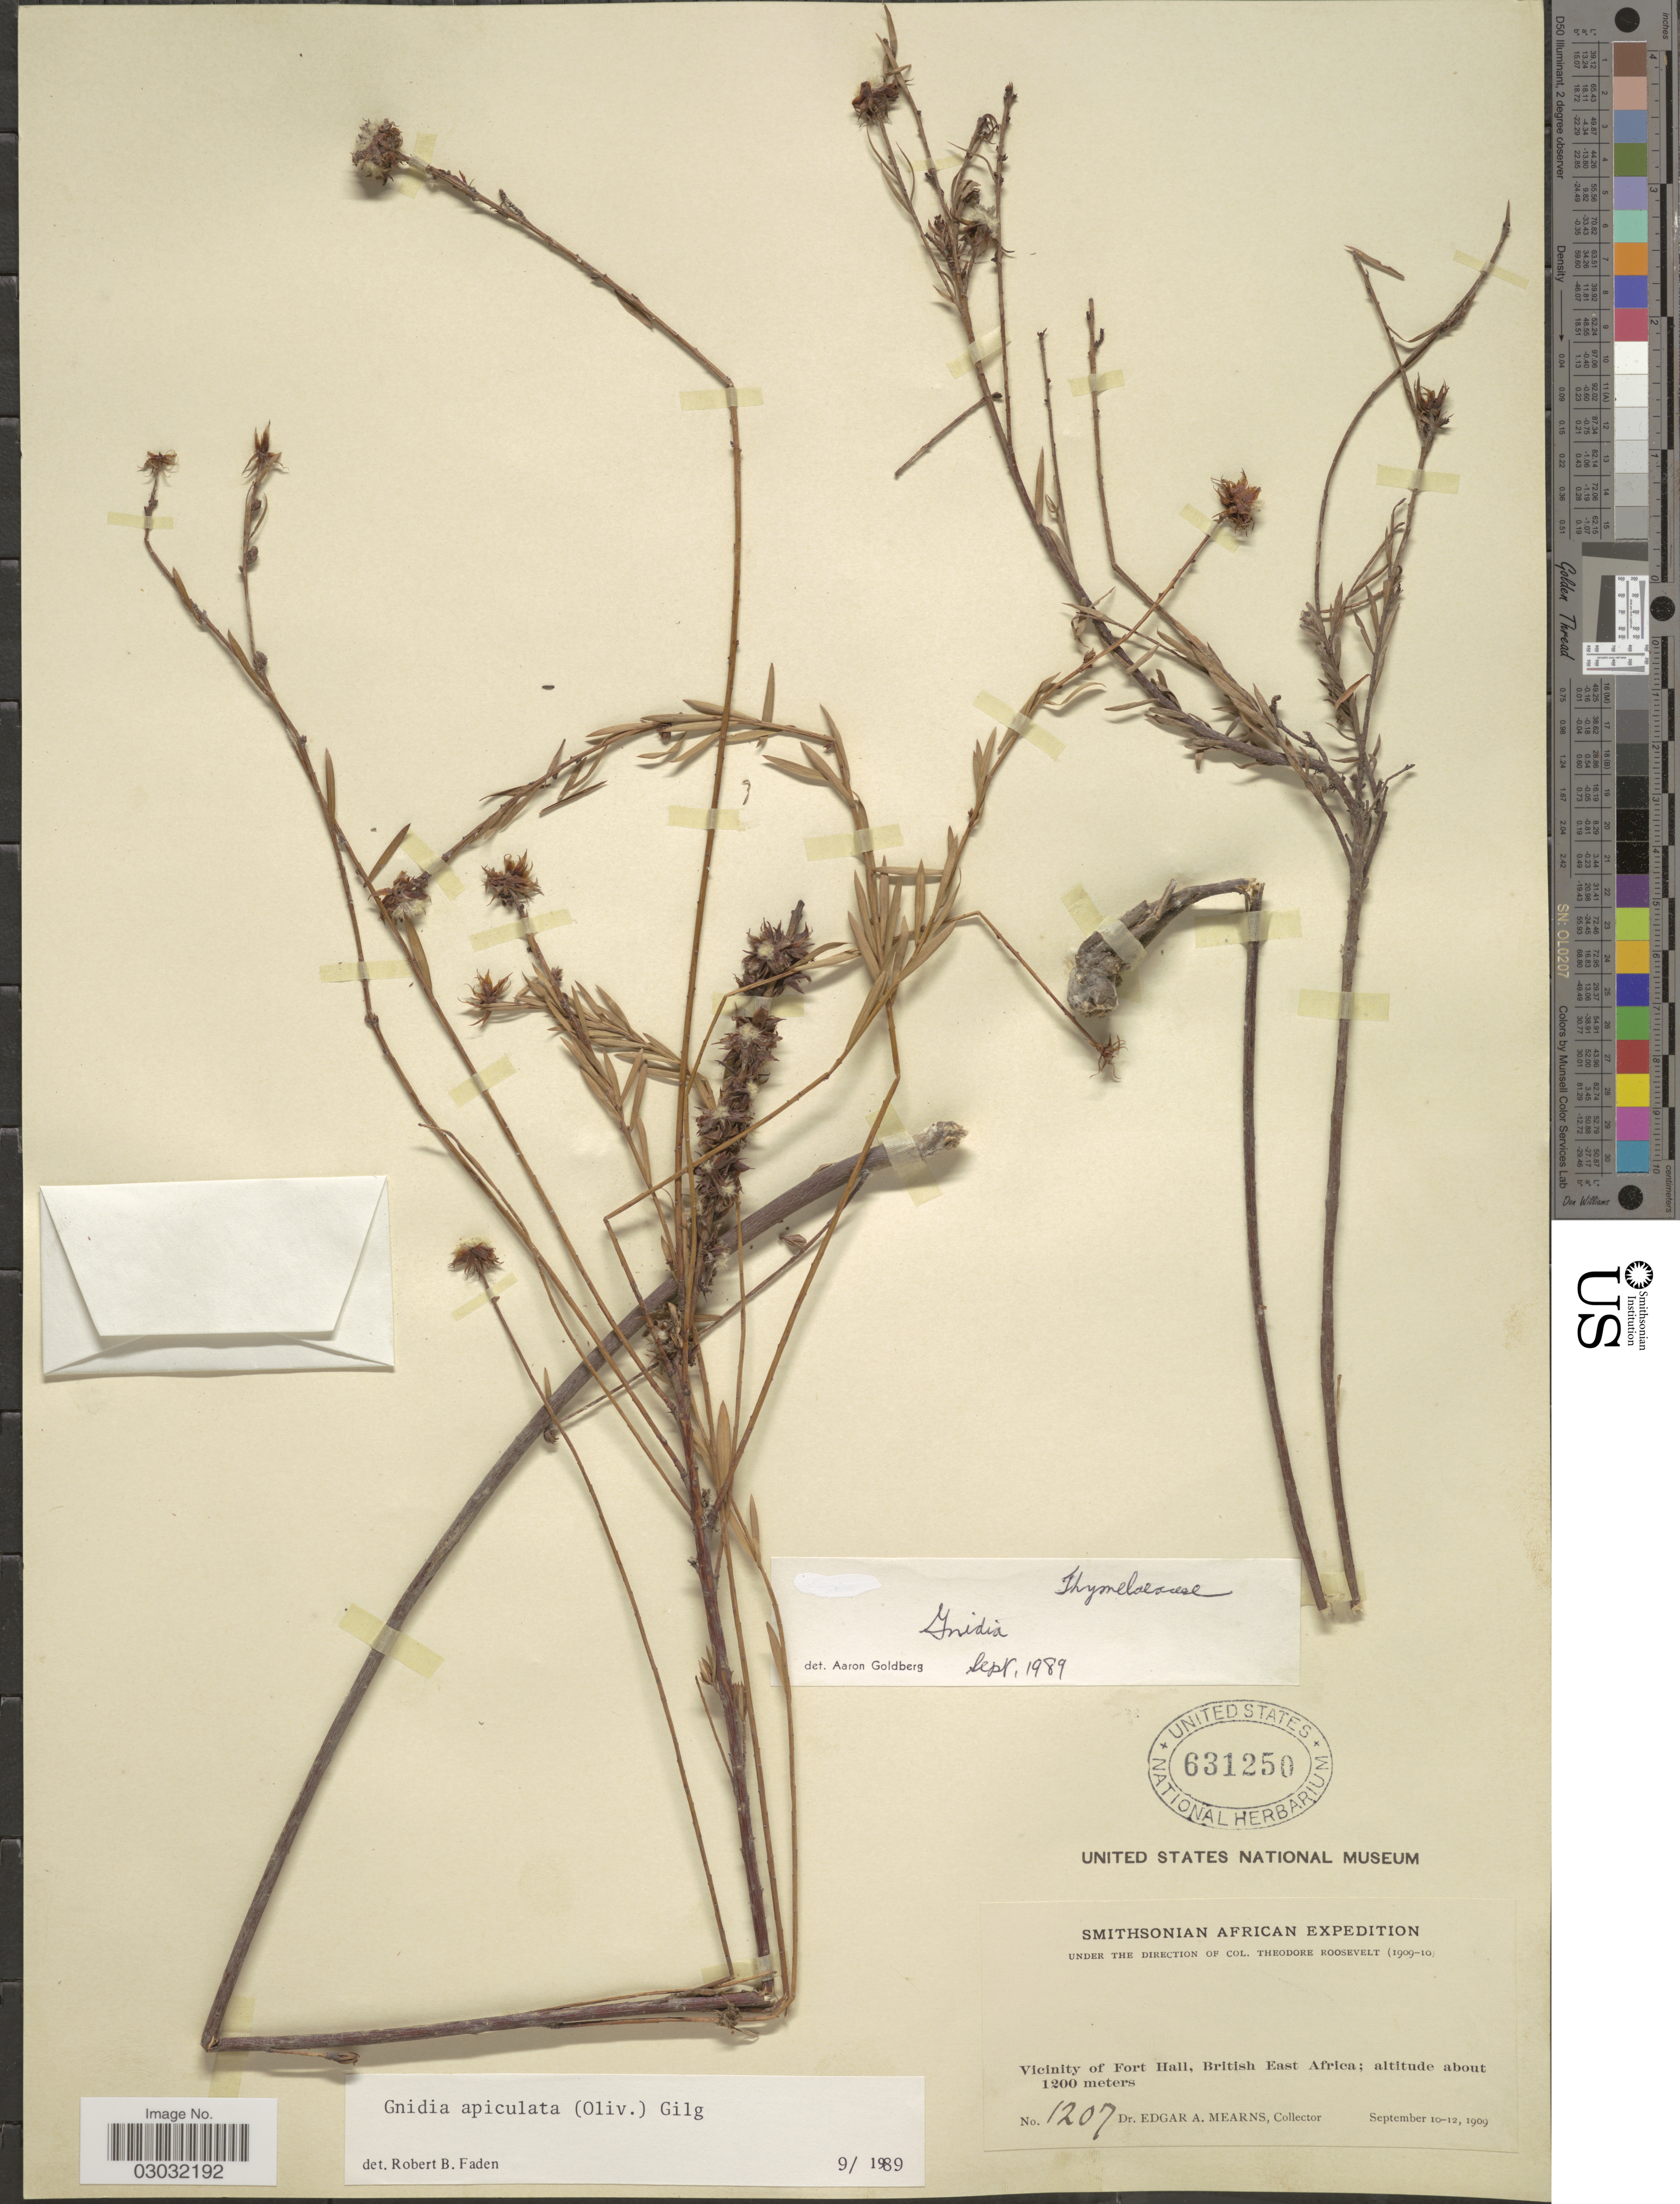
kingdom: Plantae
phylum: Tracheophyta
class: Magnoliopsida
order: Malvales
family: Thymelaeaceae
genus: Lasiosiphon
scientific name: Lasiosiphon apiculatus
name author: (Oliv.) Olaniyan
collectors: E. A. Mearns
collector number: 1207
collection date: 1909-09-10/1909-09-12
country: Kenya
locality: Vicinity of Fort Hall, British East Africa.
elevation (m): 1200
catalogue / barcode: US 631250